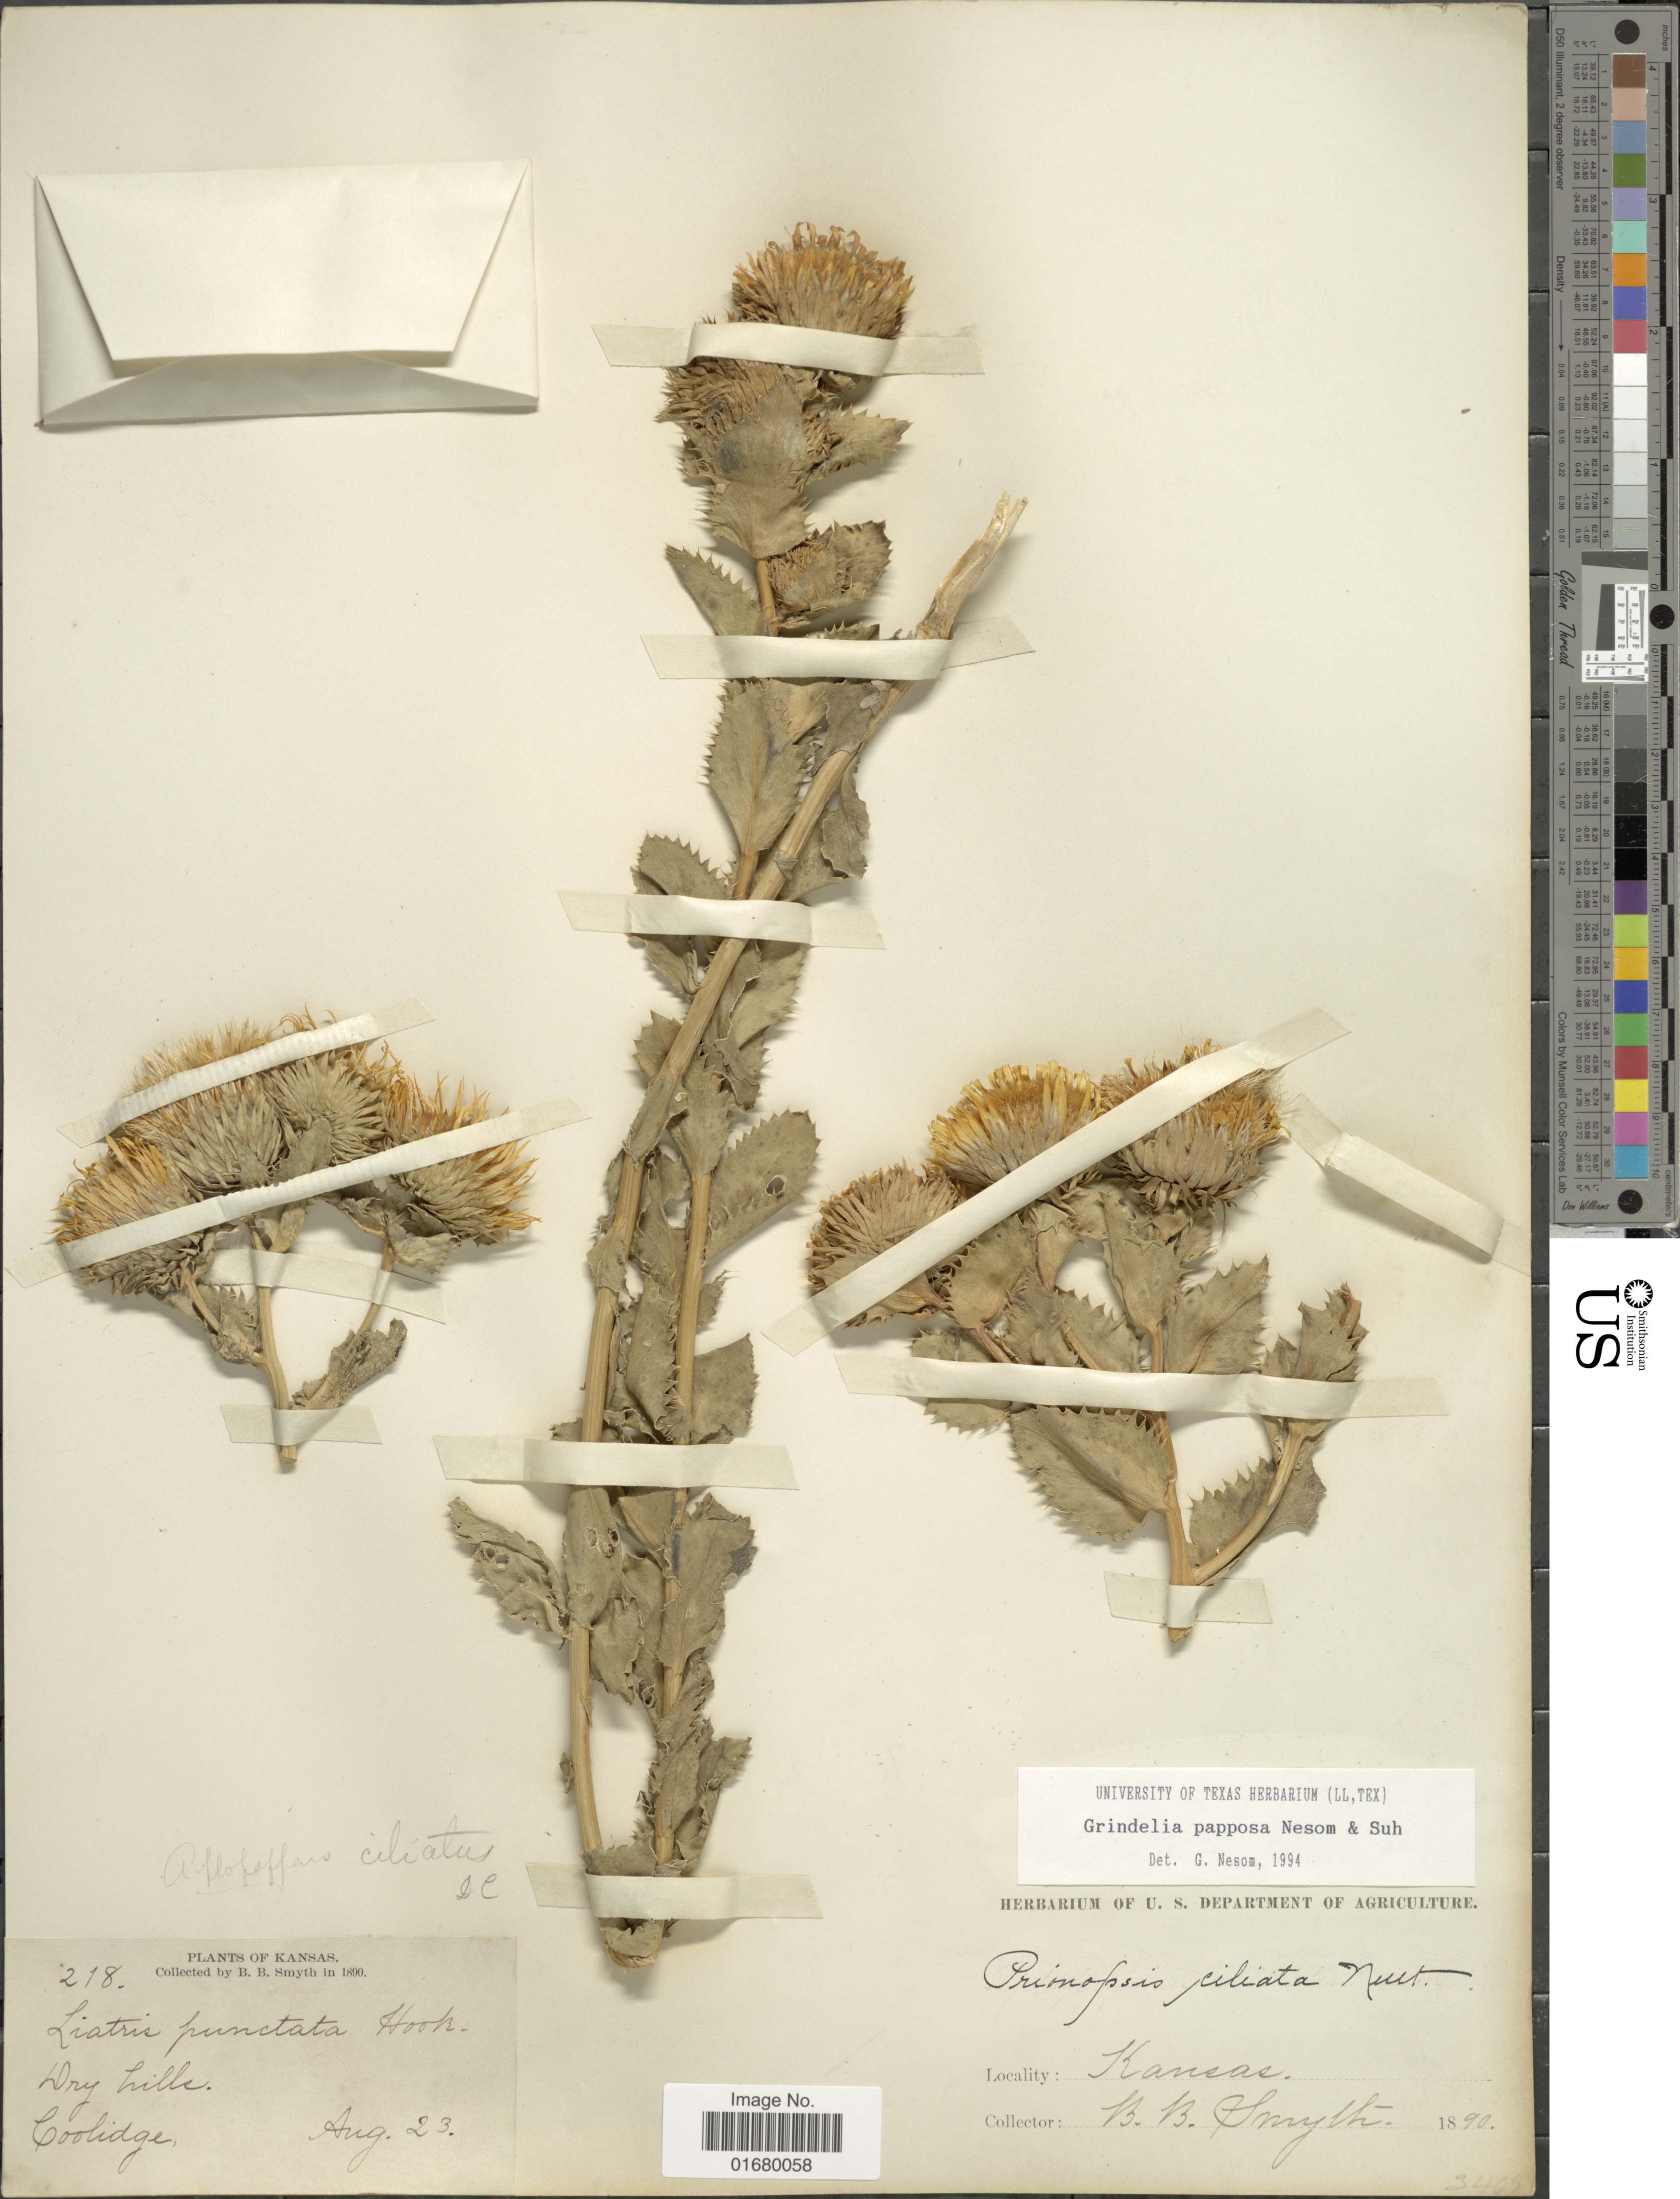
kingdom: Plantae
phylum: Tracheophyta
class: Magnoliopsida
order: Asterales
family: Asteraceae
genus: Grindelia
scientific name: Grindelia papposa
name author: G.L. Nesom & Suh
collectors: B. Smyth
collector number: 218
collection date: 1890-08-23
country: United States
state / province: Kansas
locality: Coolidge.